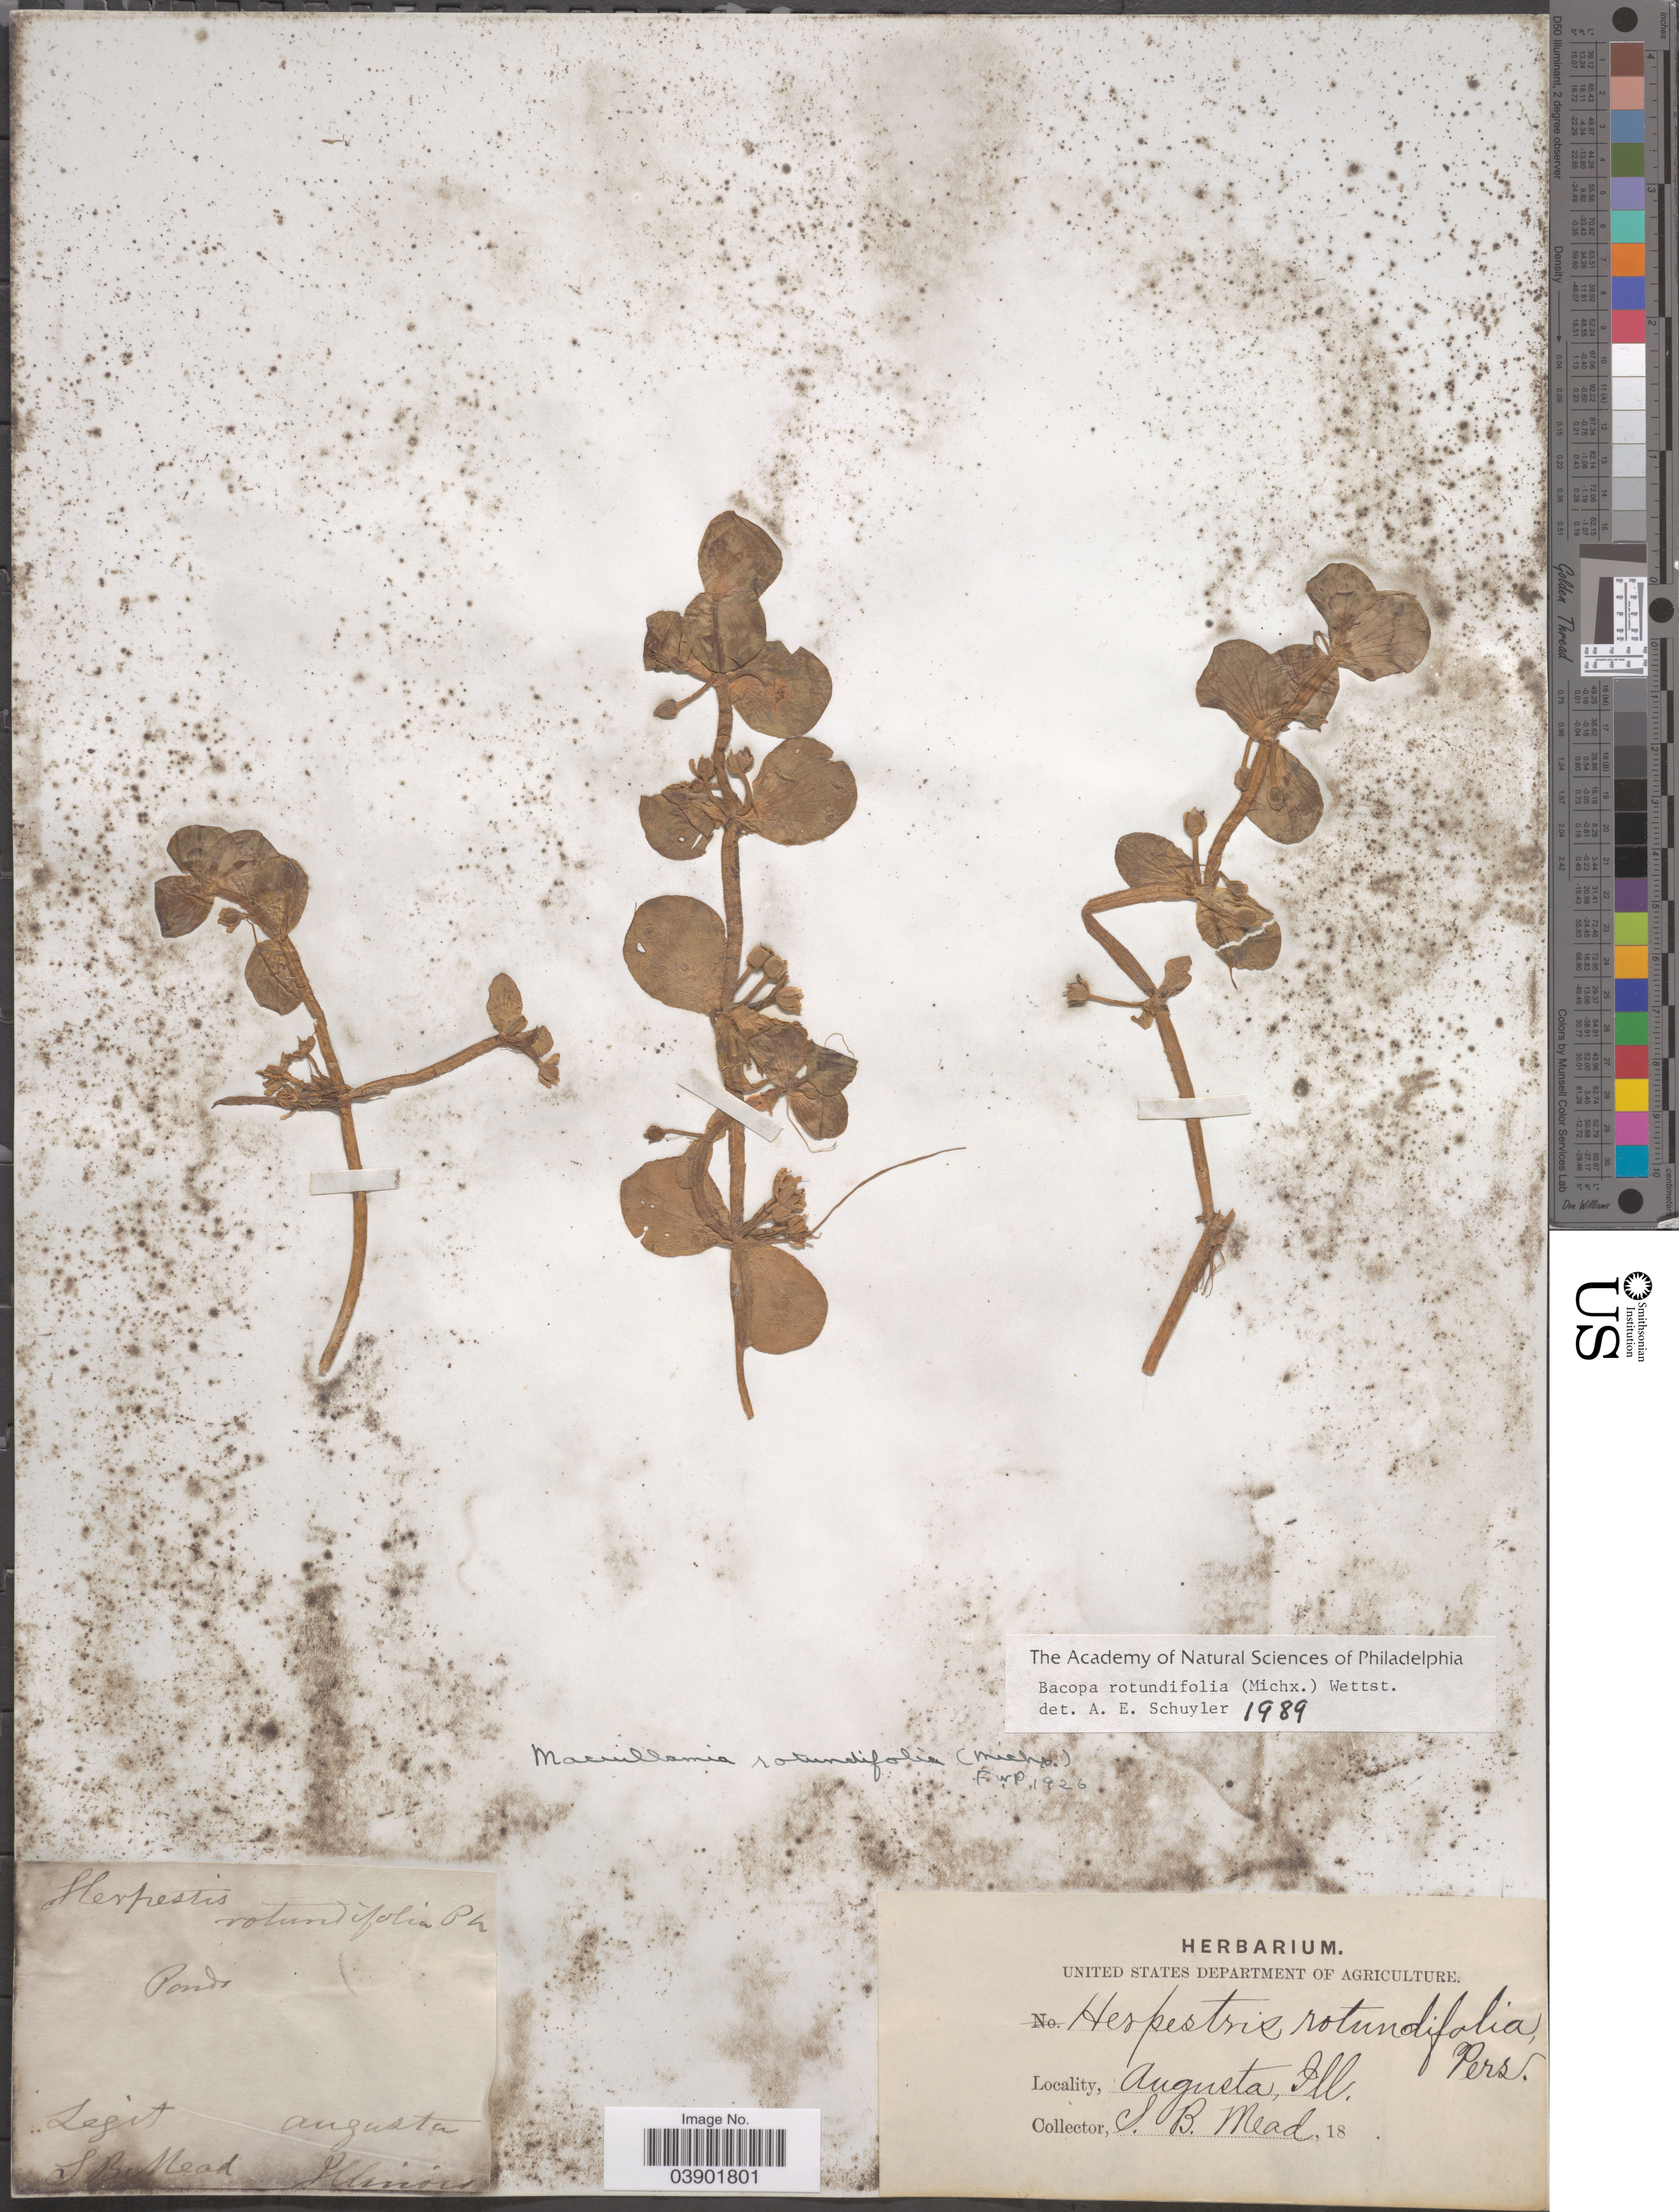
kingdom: Plantae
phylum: Tracheophyta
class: Magnoliopsida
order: Lamiales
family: Plantaginaceae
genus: Bacopa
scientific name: Bacopa rotundifolia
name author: (Michx.) Wettst.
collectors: S. Mead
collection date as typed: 18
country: United States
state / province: Illinois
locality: Augusta.